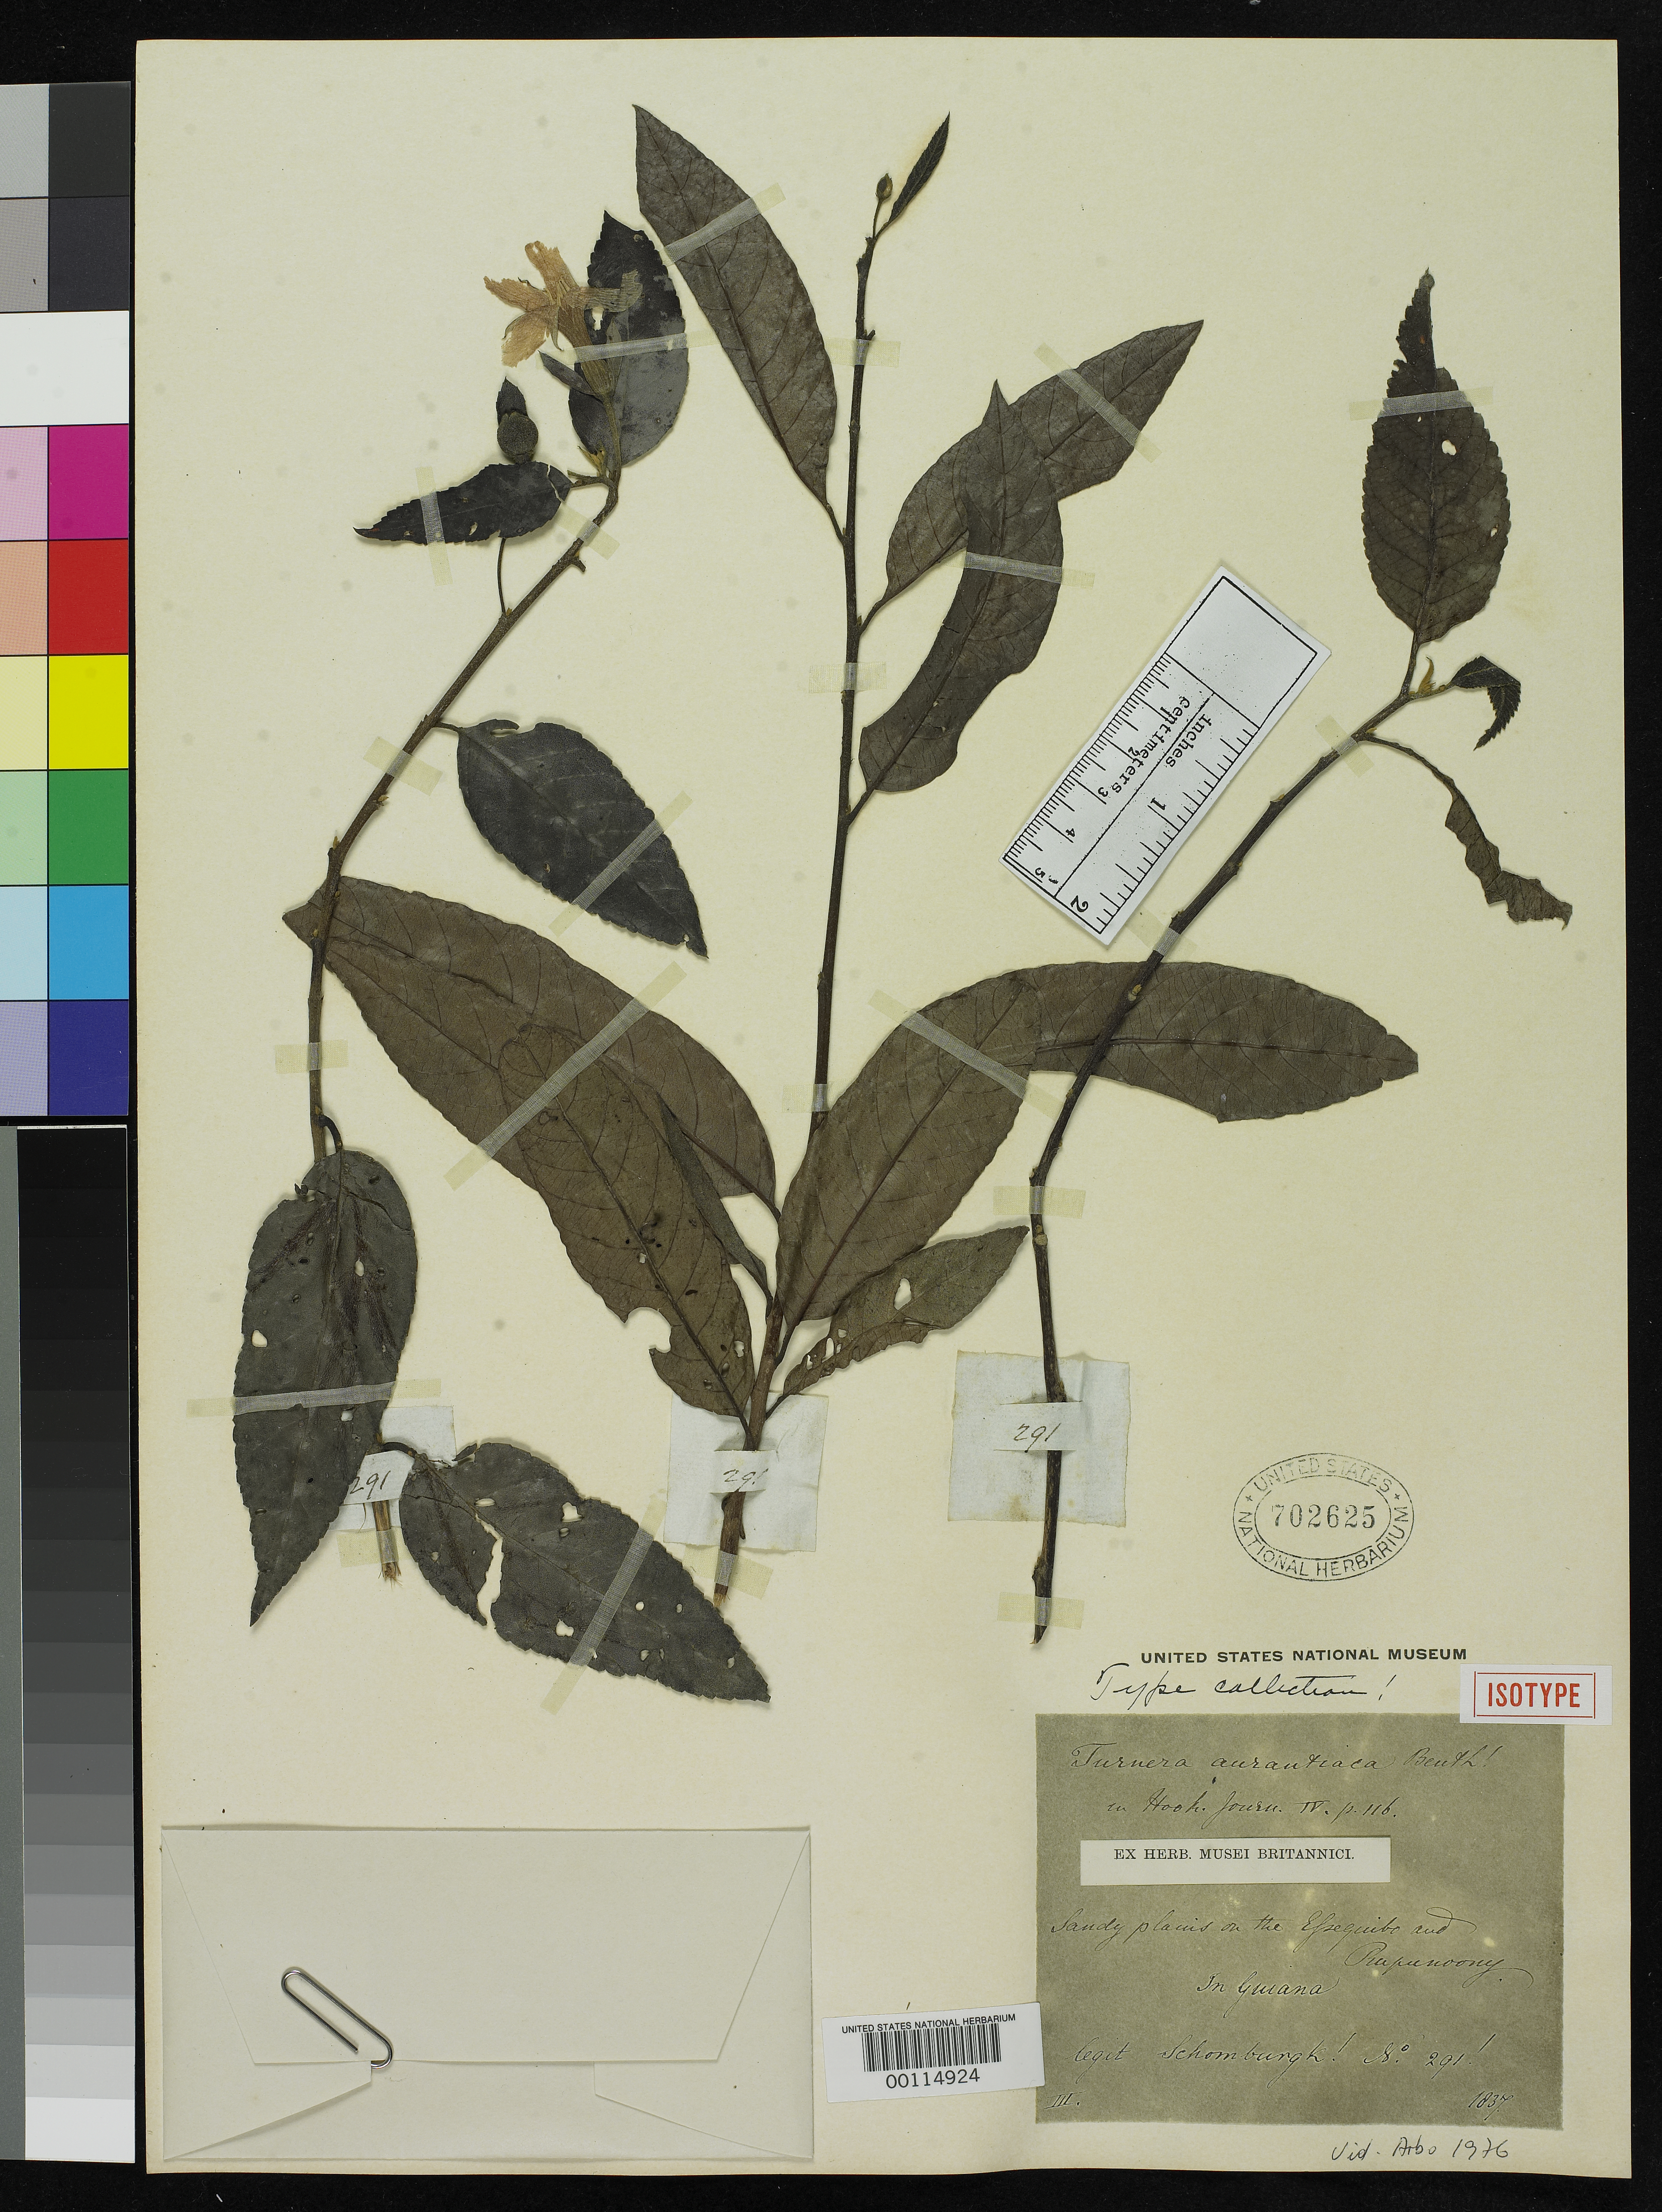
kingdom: Plantae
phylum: Tracheophyta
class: Magnoliopsida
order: Malpighiales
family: Turneraceae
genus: Turnera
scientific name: Turnera aurantiaca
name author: Benth.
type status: Isotype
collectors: R. H. Schomburgk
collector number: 291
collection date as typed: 1837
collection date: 1837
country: Guyana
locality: "on the Essequibo and Rupunoony".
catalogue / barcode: US 702625